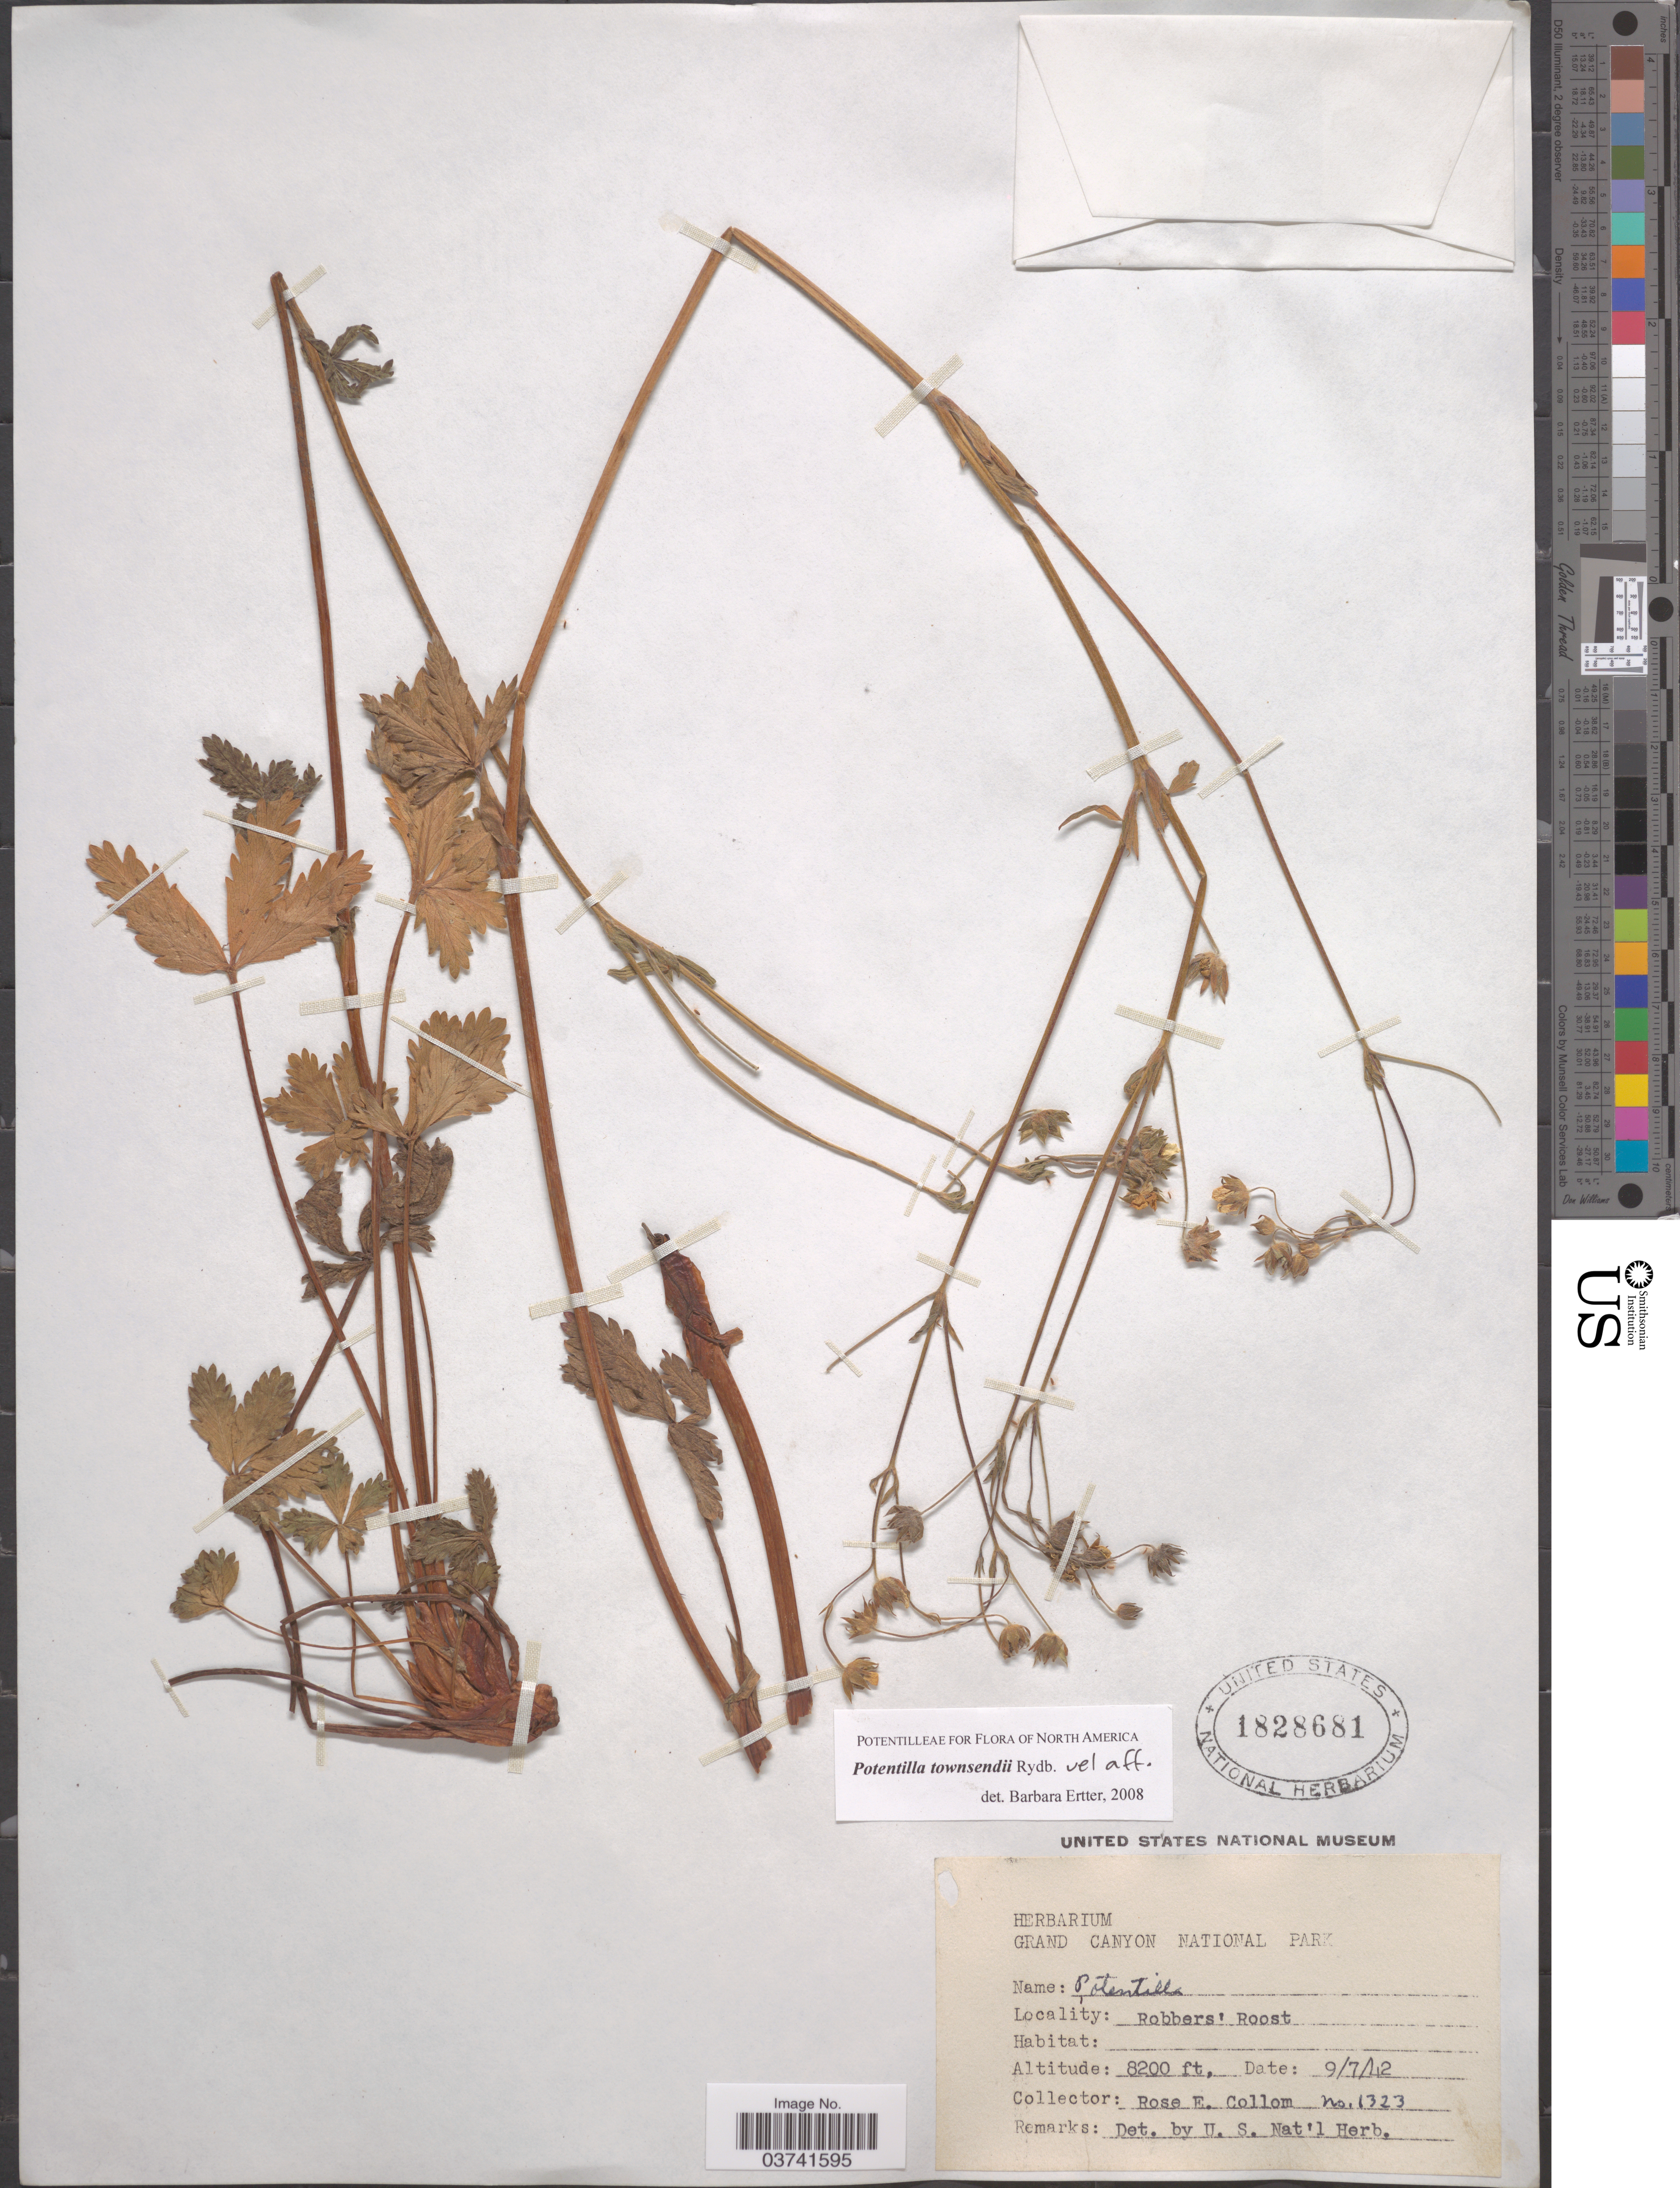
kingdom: Plantae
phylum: Tracheophyta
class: Magnoliopsida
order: Rosales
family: Rosaceae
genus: Potentilla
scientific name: Potentilla townsendii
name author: Rydb.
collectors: R. E. Collom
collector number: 1323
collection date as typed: Transcribed d/m/y: 7/9/42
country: United States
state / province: Utah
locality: Robbers' Roost.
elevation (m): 2499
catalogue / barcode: US 1828681